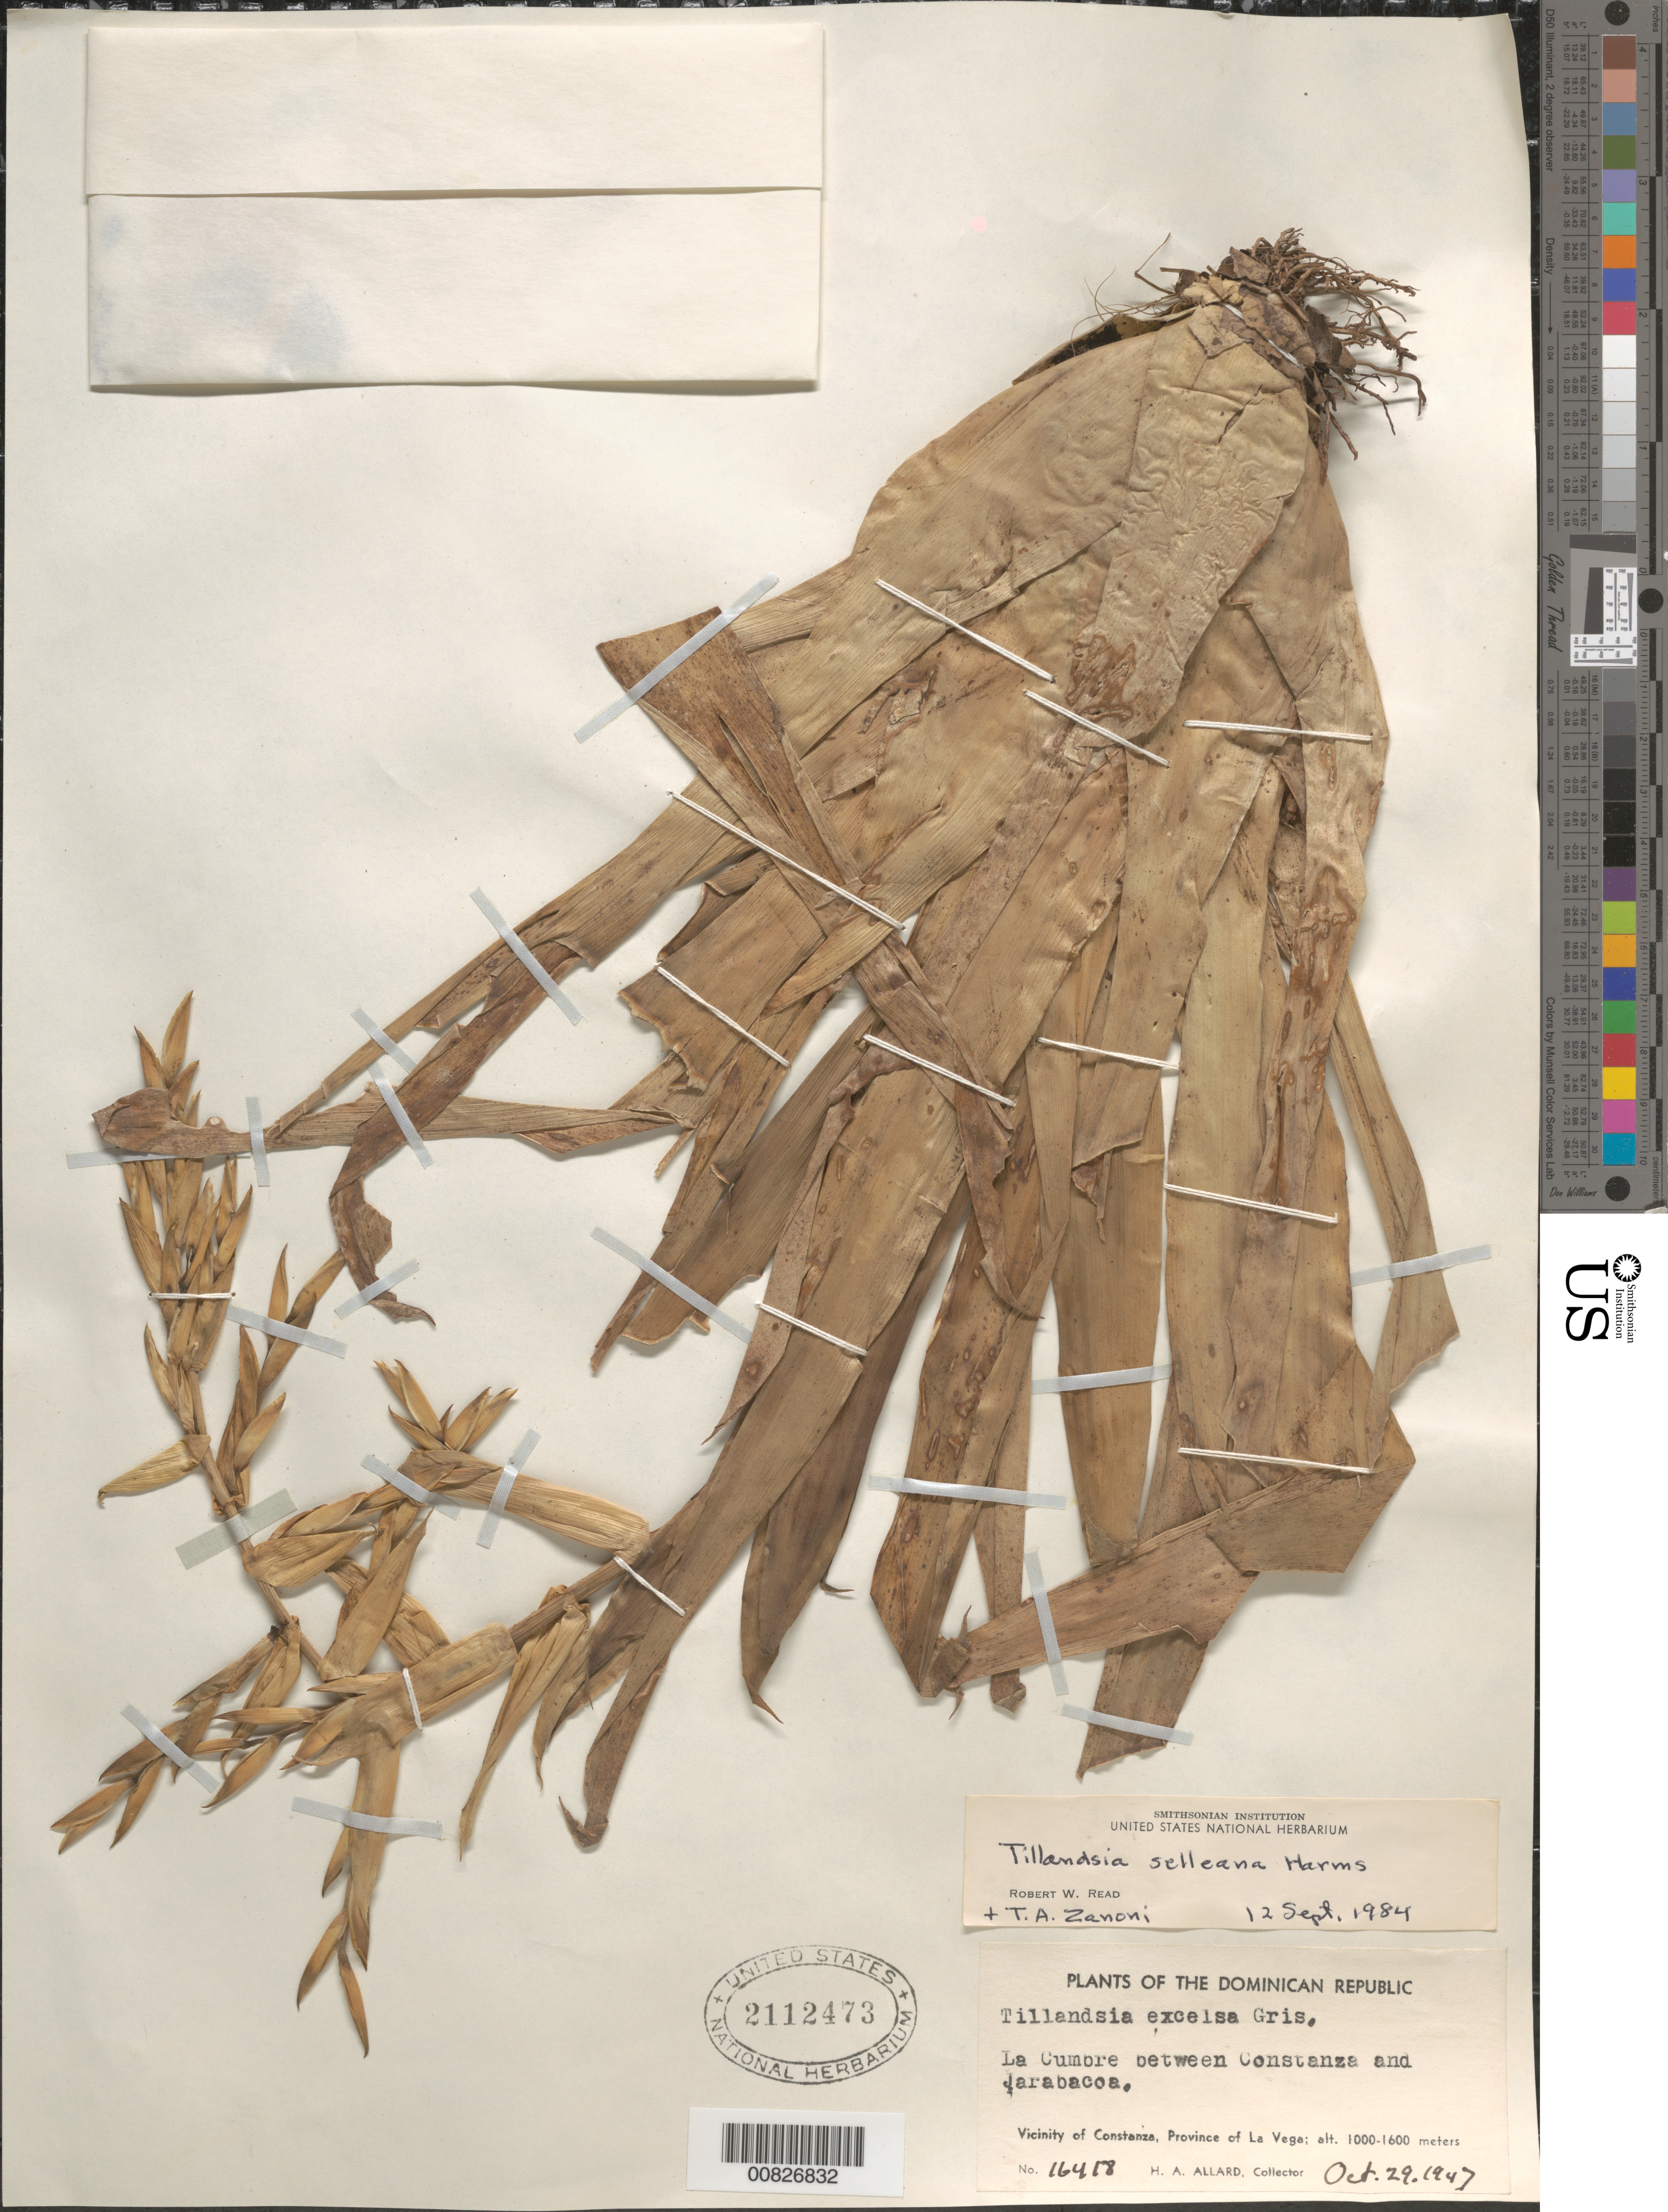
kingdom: Plantae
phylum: Tracheophyta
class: Liliopsida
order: Poales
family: Bromeliaceae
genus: Tillandsia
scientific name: Tillandsia selleana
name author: Harms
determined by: Read, R. W.; Zanoni, T. A.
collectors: H. A. Allard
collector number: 16418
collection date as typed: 29 Oct 1947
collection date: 1947-10-29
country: Dominican Republic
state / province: La Vega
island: Hispaniola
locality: La Cumbre between Constanza and Jarabacoa.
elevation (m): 1000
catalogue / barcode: US 2112473